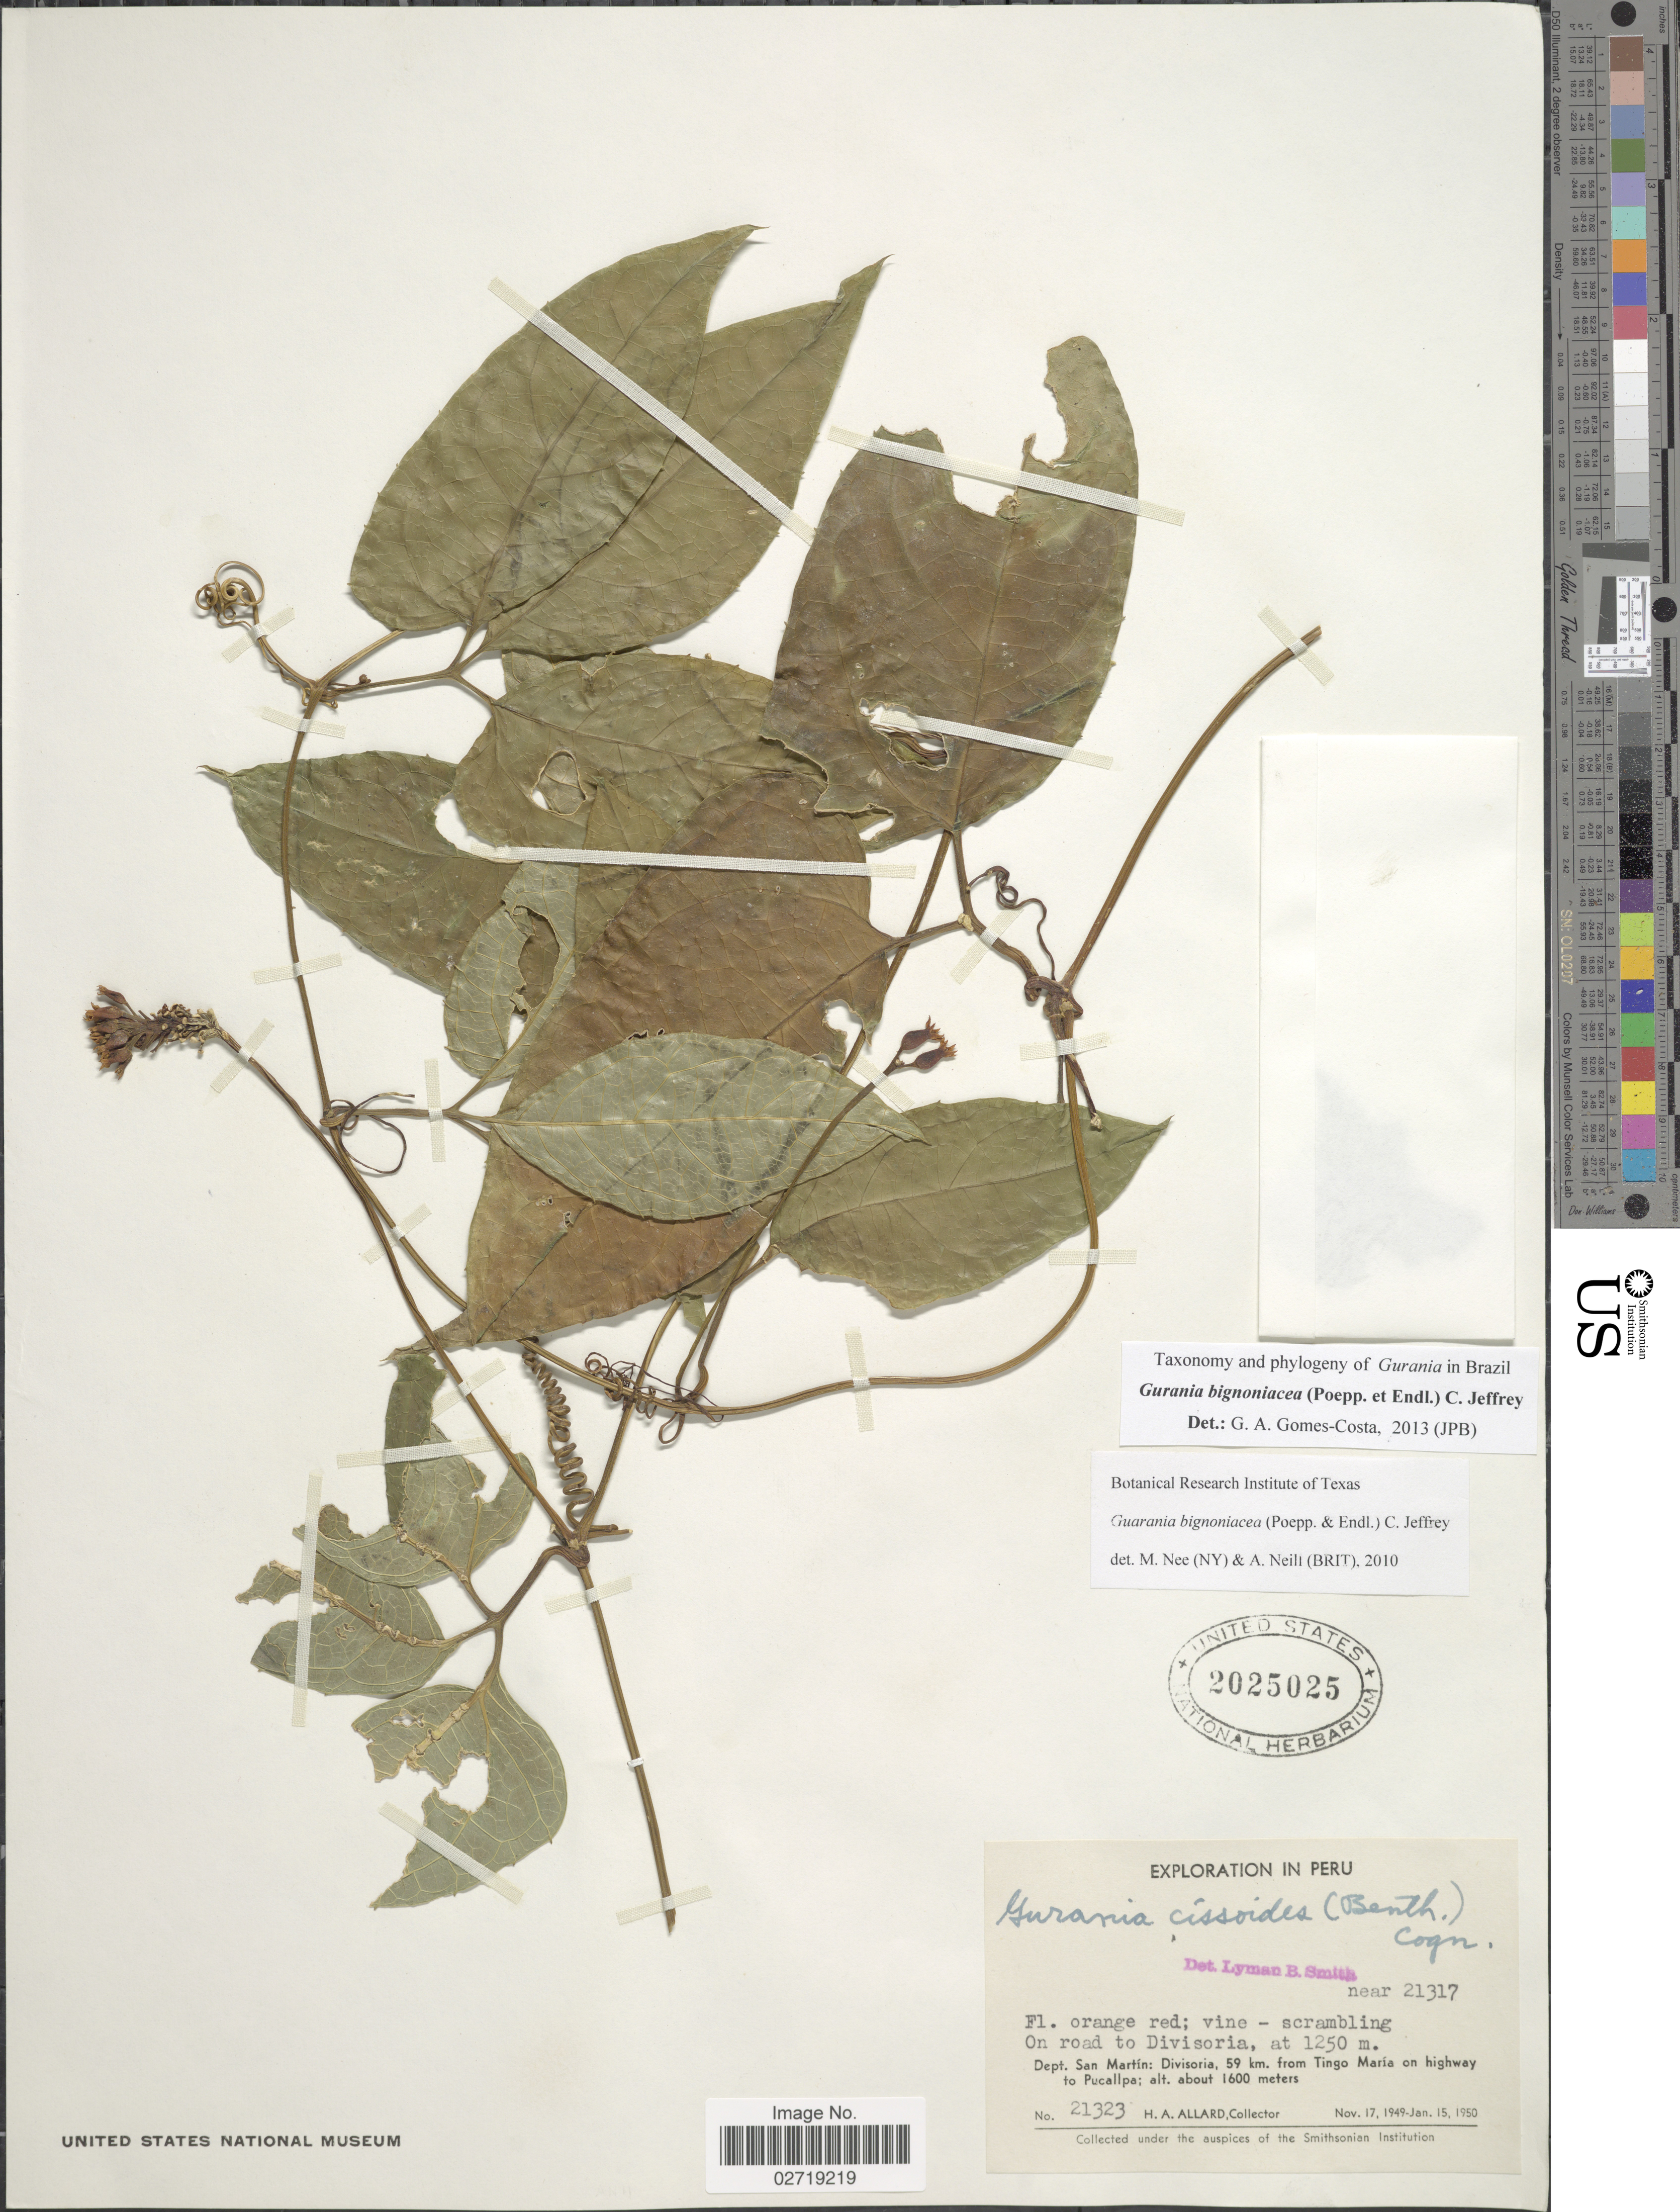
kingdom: Plantae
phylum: Tracheophyta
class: Magnoliopsida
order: Cucurbitales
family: Cucurbitaceae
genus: Gurania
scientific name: Gurania bignoniacea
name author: (Poepp. & Endl.) C. Jeffrey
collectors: H. A. Allard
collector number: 21323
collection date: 1949-11-17/1950-01-15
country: Peru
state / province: San Martín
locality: On road to Divisoria, 59 km. from Tingo Maria on highway to Pucallpa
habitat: on road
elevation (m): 1600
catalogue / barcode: US 2025025